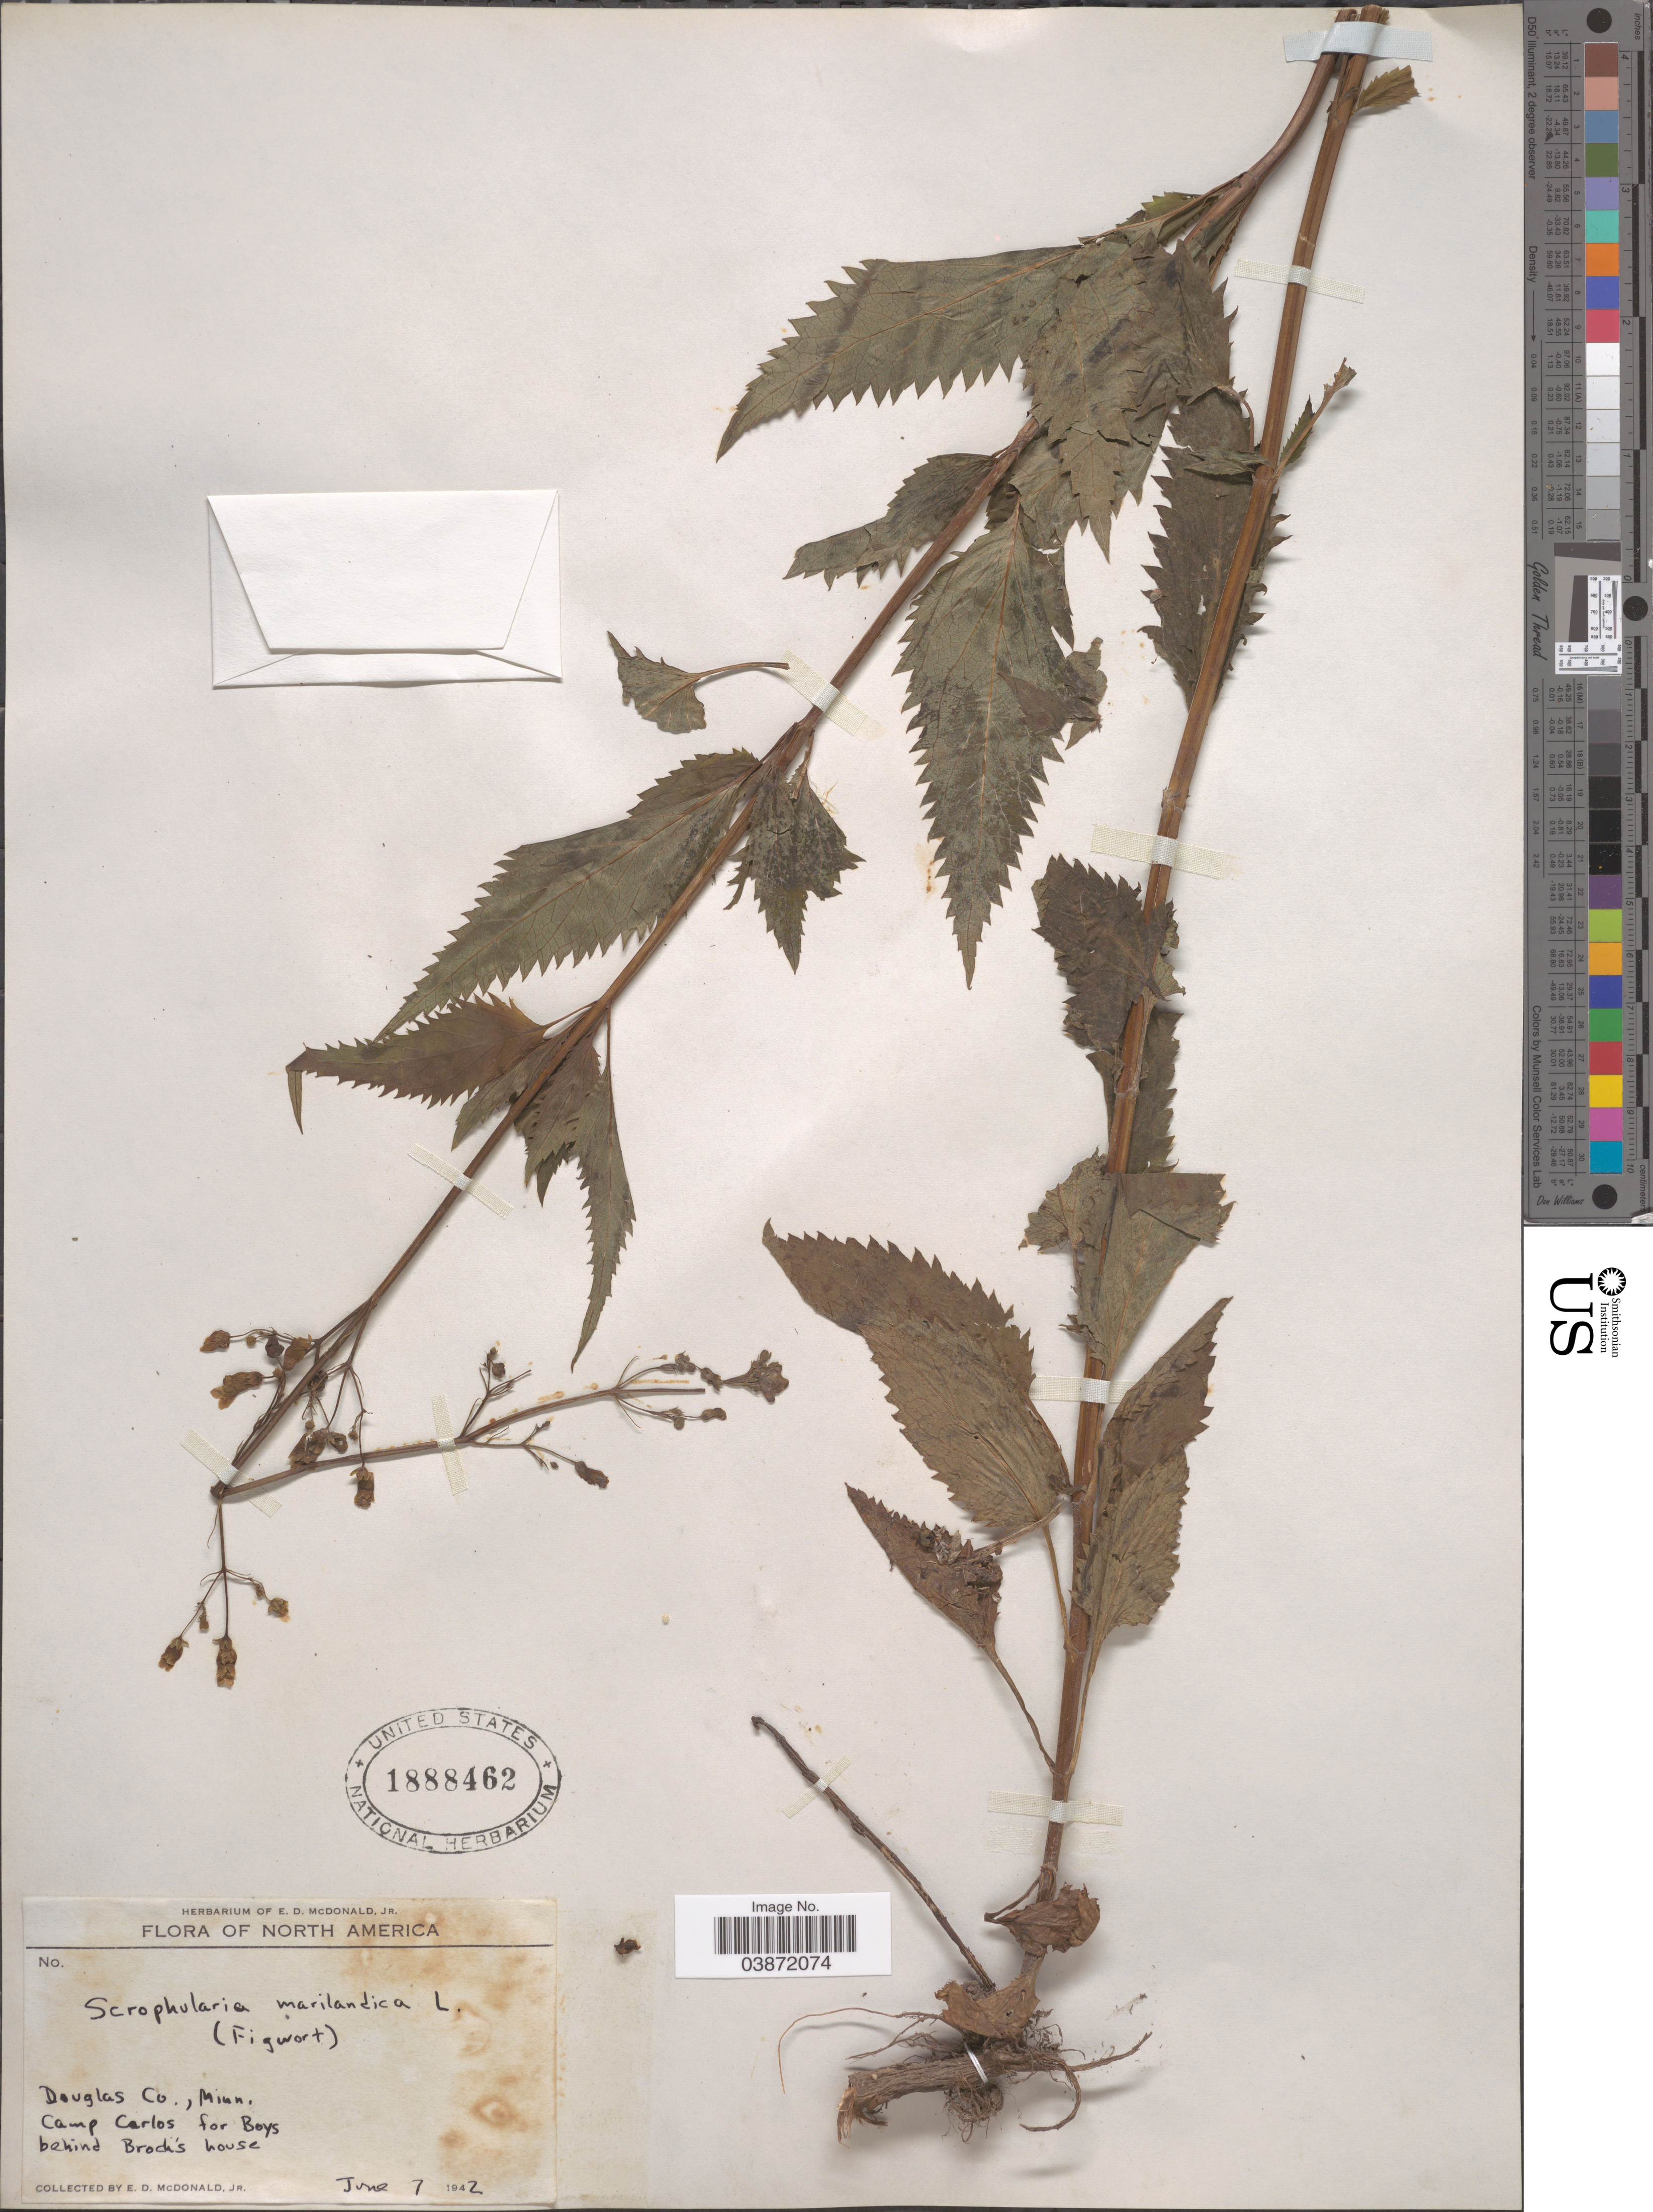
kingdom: Plantae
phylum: Tracheophyta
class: Magnoliopsida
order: Lamiales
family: Scrophulariaceae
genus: Scrophularia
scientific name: Scrophularia marilandica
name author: L.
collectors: E. D. McDonald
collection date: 1942-06-07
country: United States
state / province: Minnesota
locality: Douglas Co. Camp Carlos for Boys behind Brock's house.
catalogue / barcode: US 1888462